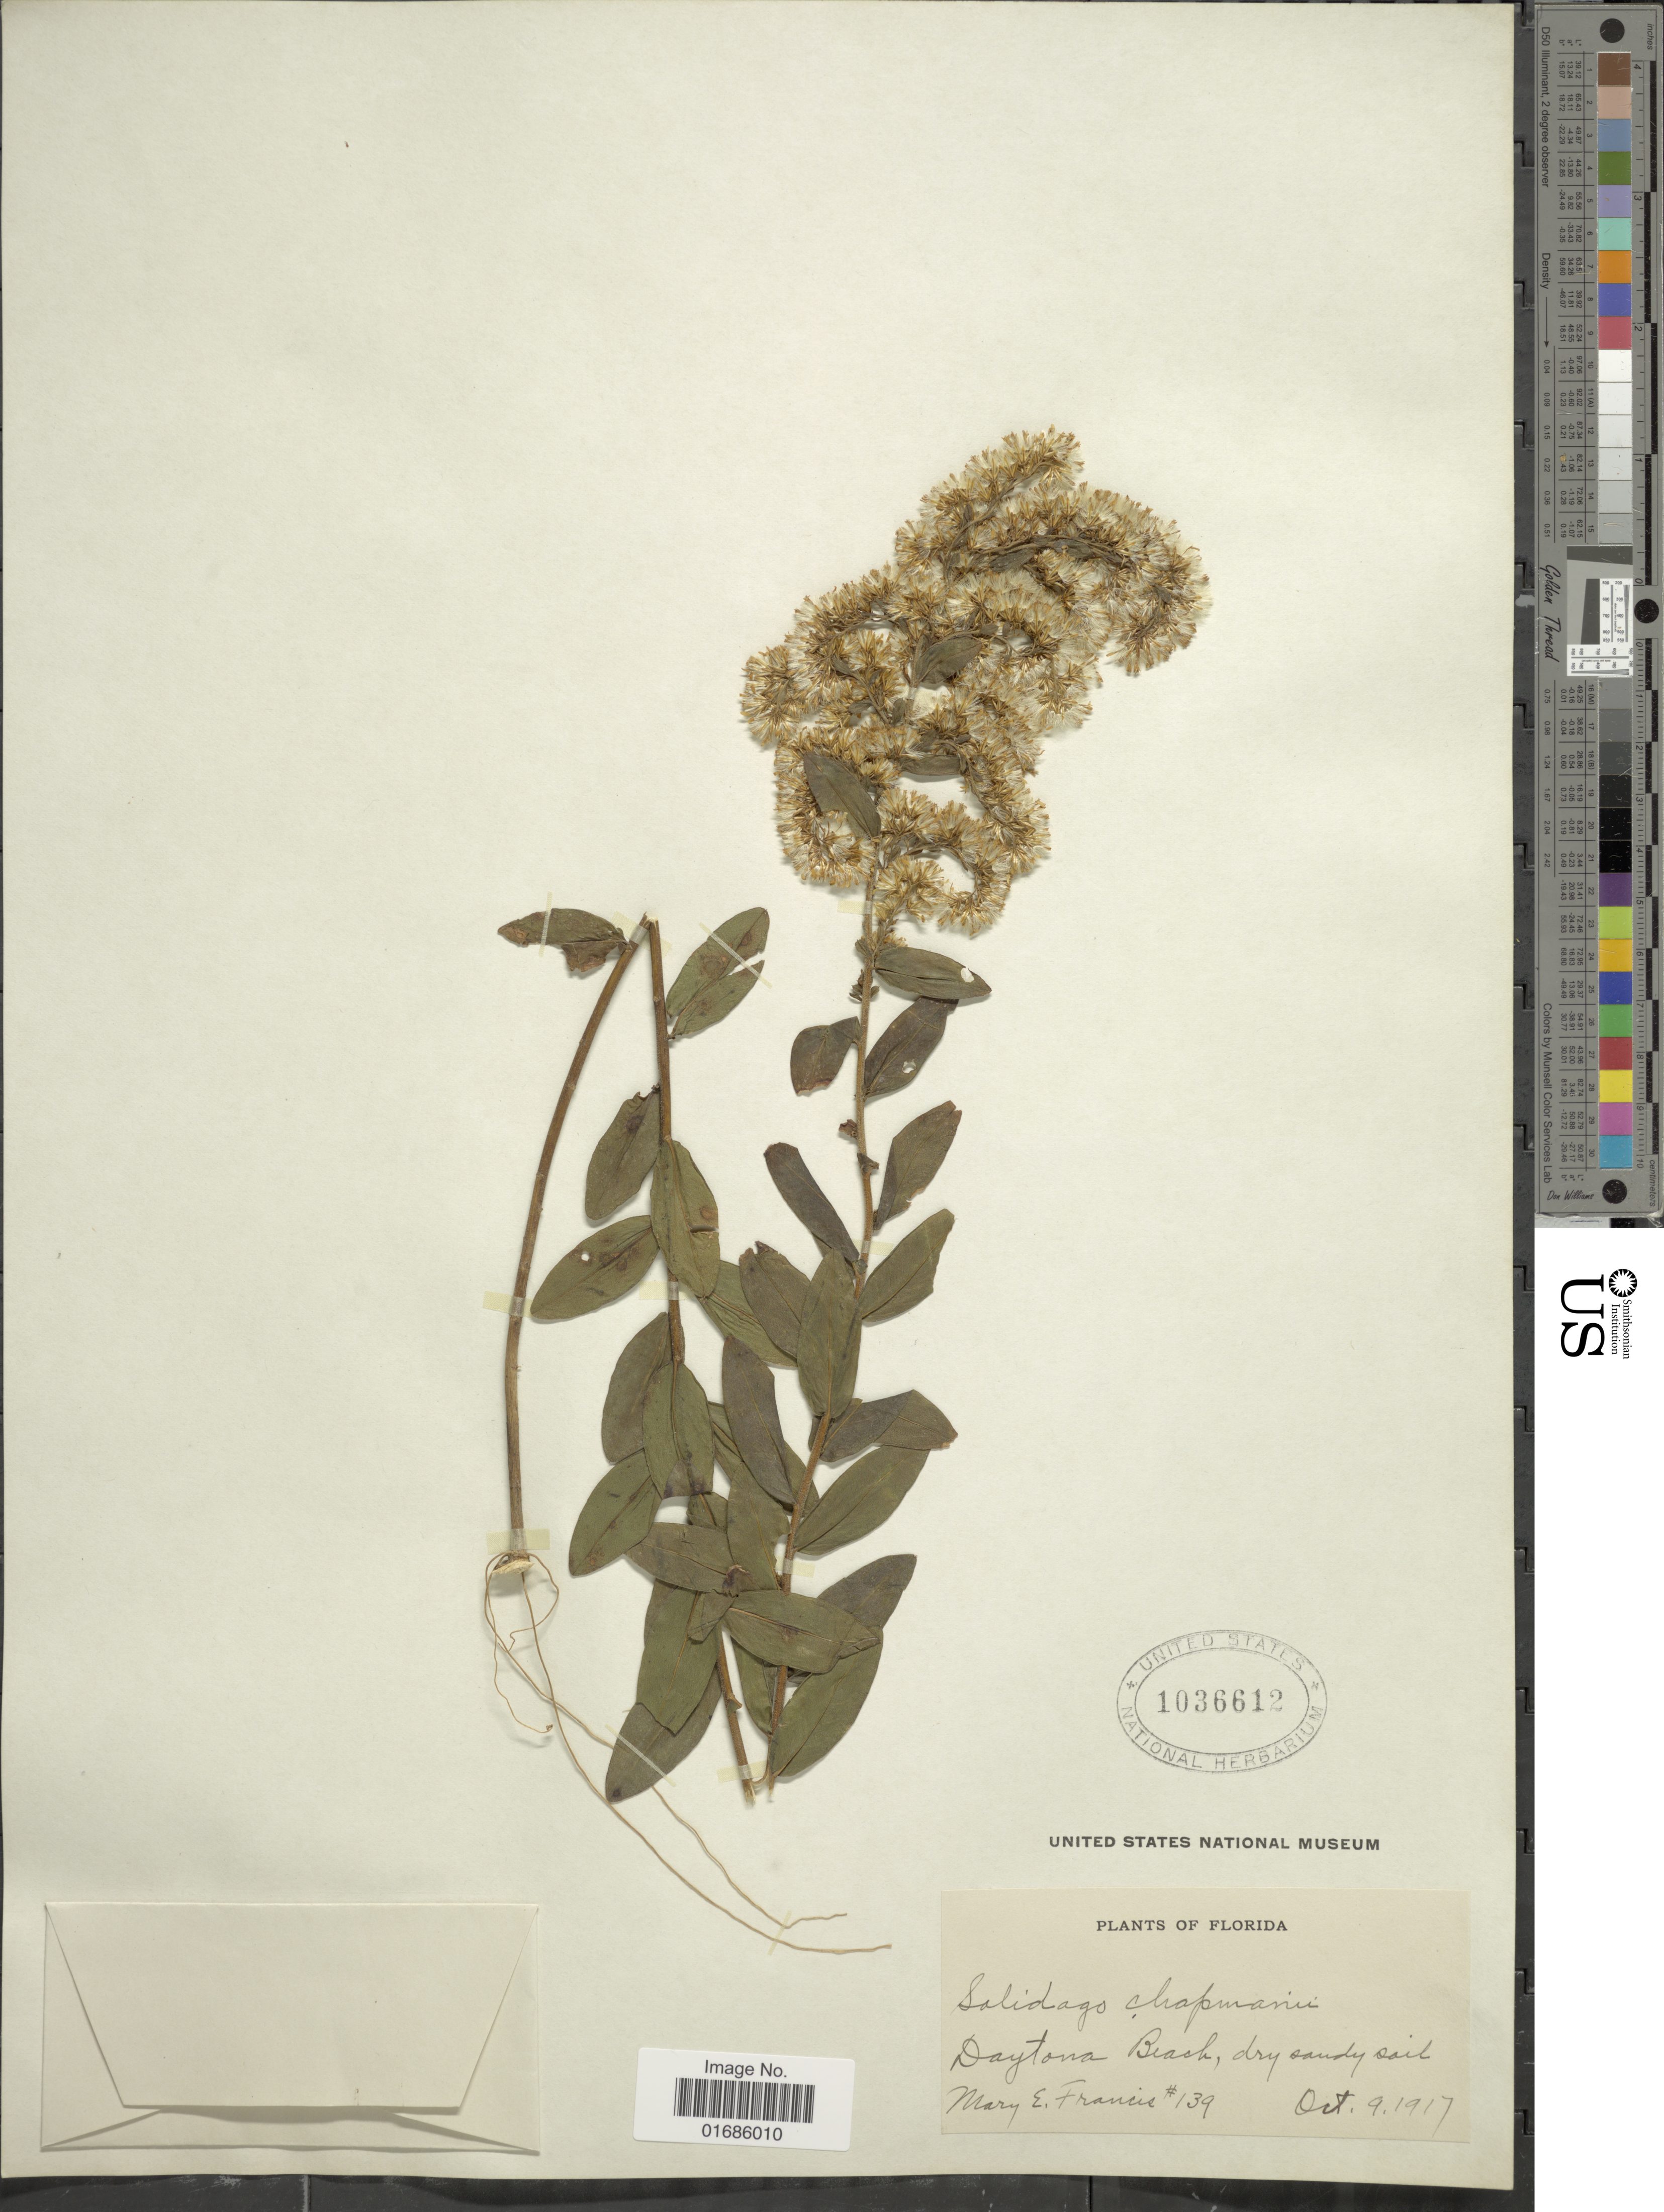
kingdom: Plantae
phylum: Tracheophyta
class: Magnoliopsida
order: Asterales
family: Asteraceae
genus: Solidago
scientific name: Solidago chapmanii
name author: Torr. & A. Gray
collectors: M. E. Francis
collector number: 139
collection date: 1917-10-09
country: United States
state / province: Florida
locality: Daytona Beach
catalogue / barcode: US 1036612